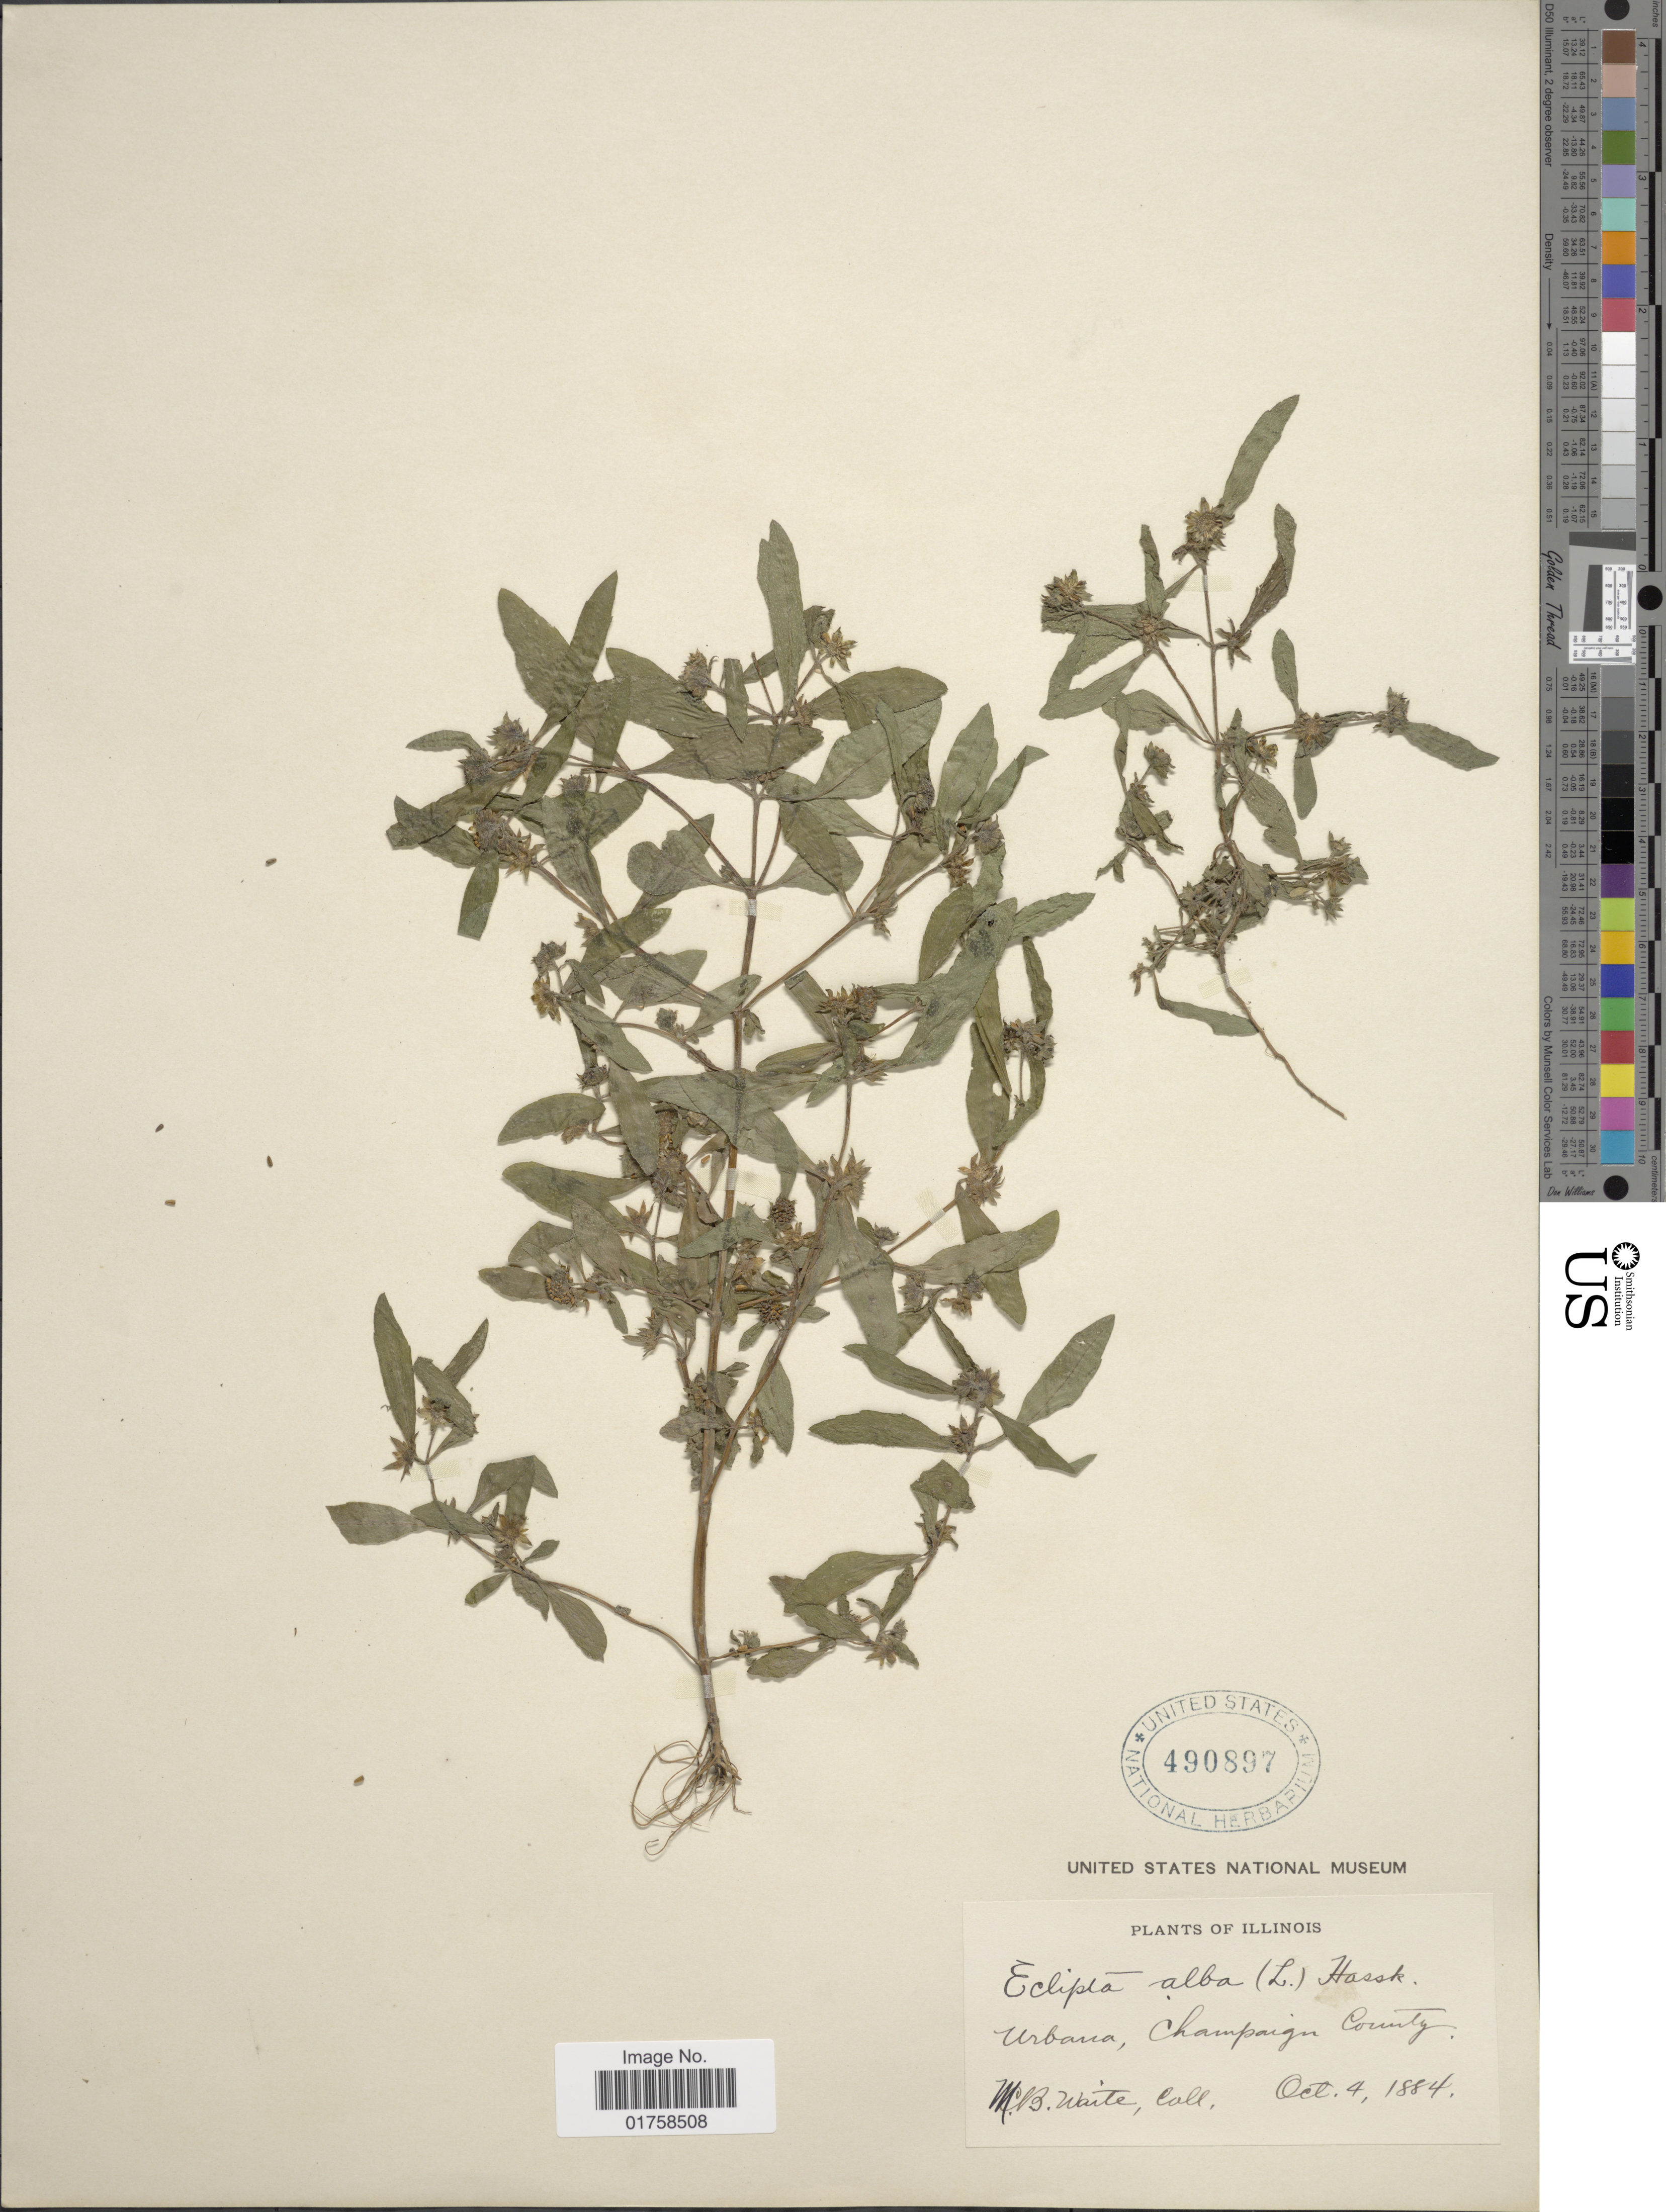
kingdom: Plantae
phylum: Tracheophyta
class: Magnoliopsida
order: Asterales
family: Asteraceae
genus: Eclipta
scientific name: Eclipta alba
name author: (L.) Hassk.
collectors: M. B. Waite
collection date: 1884-10-04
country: United States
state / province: Illinois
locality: Illinois. Urbana, Chapaign County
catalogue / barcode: US 490897